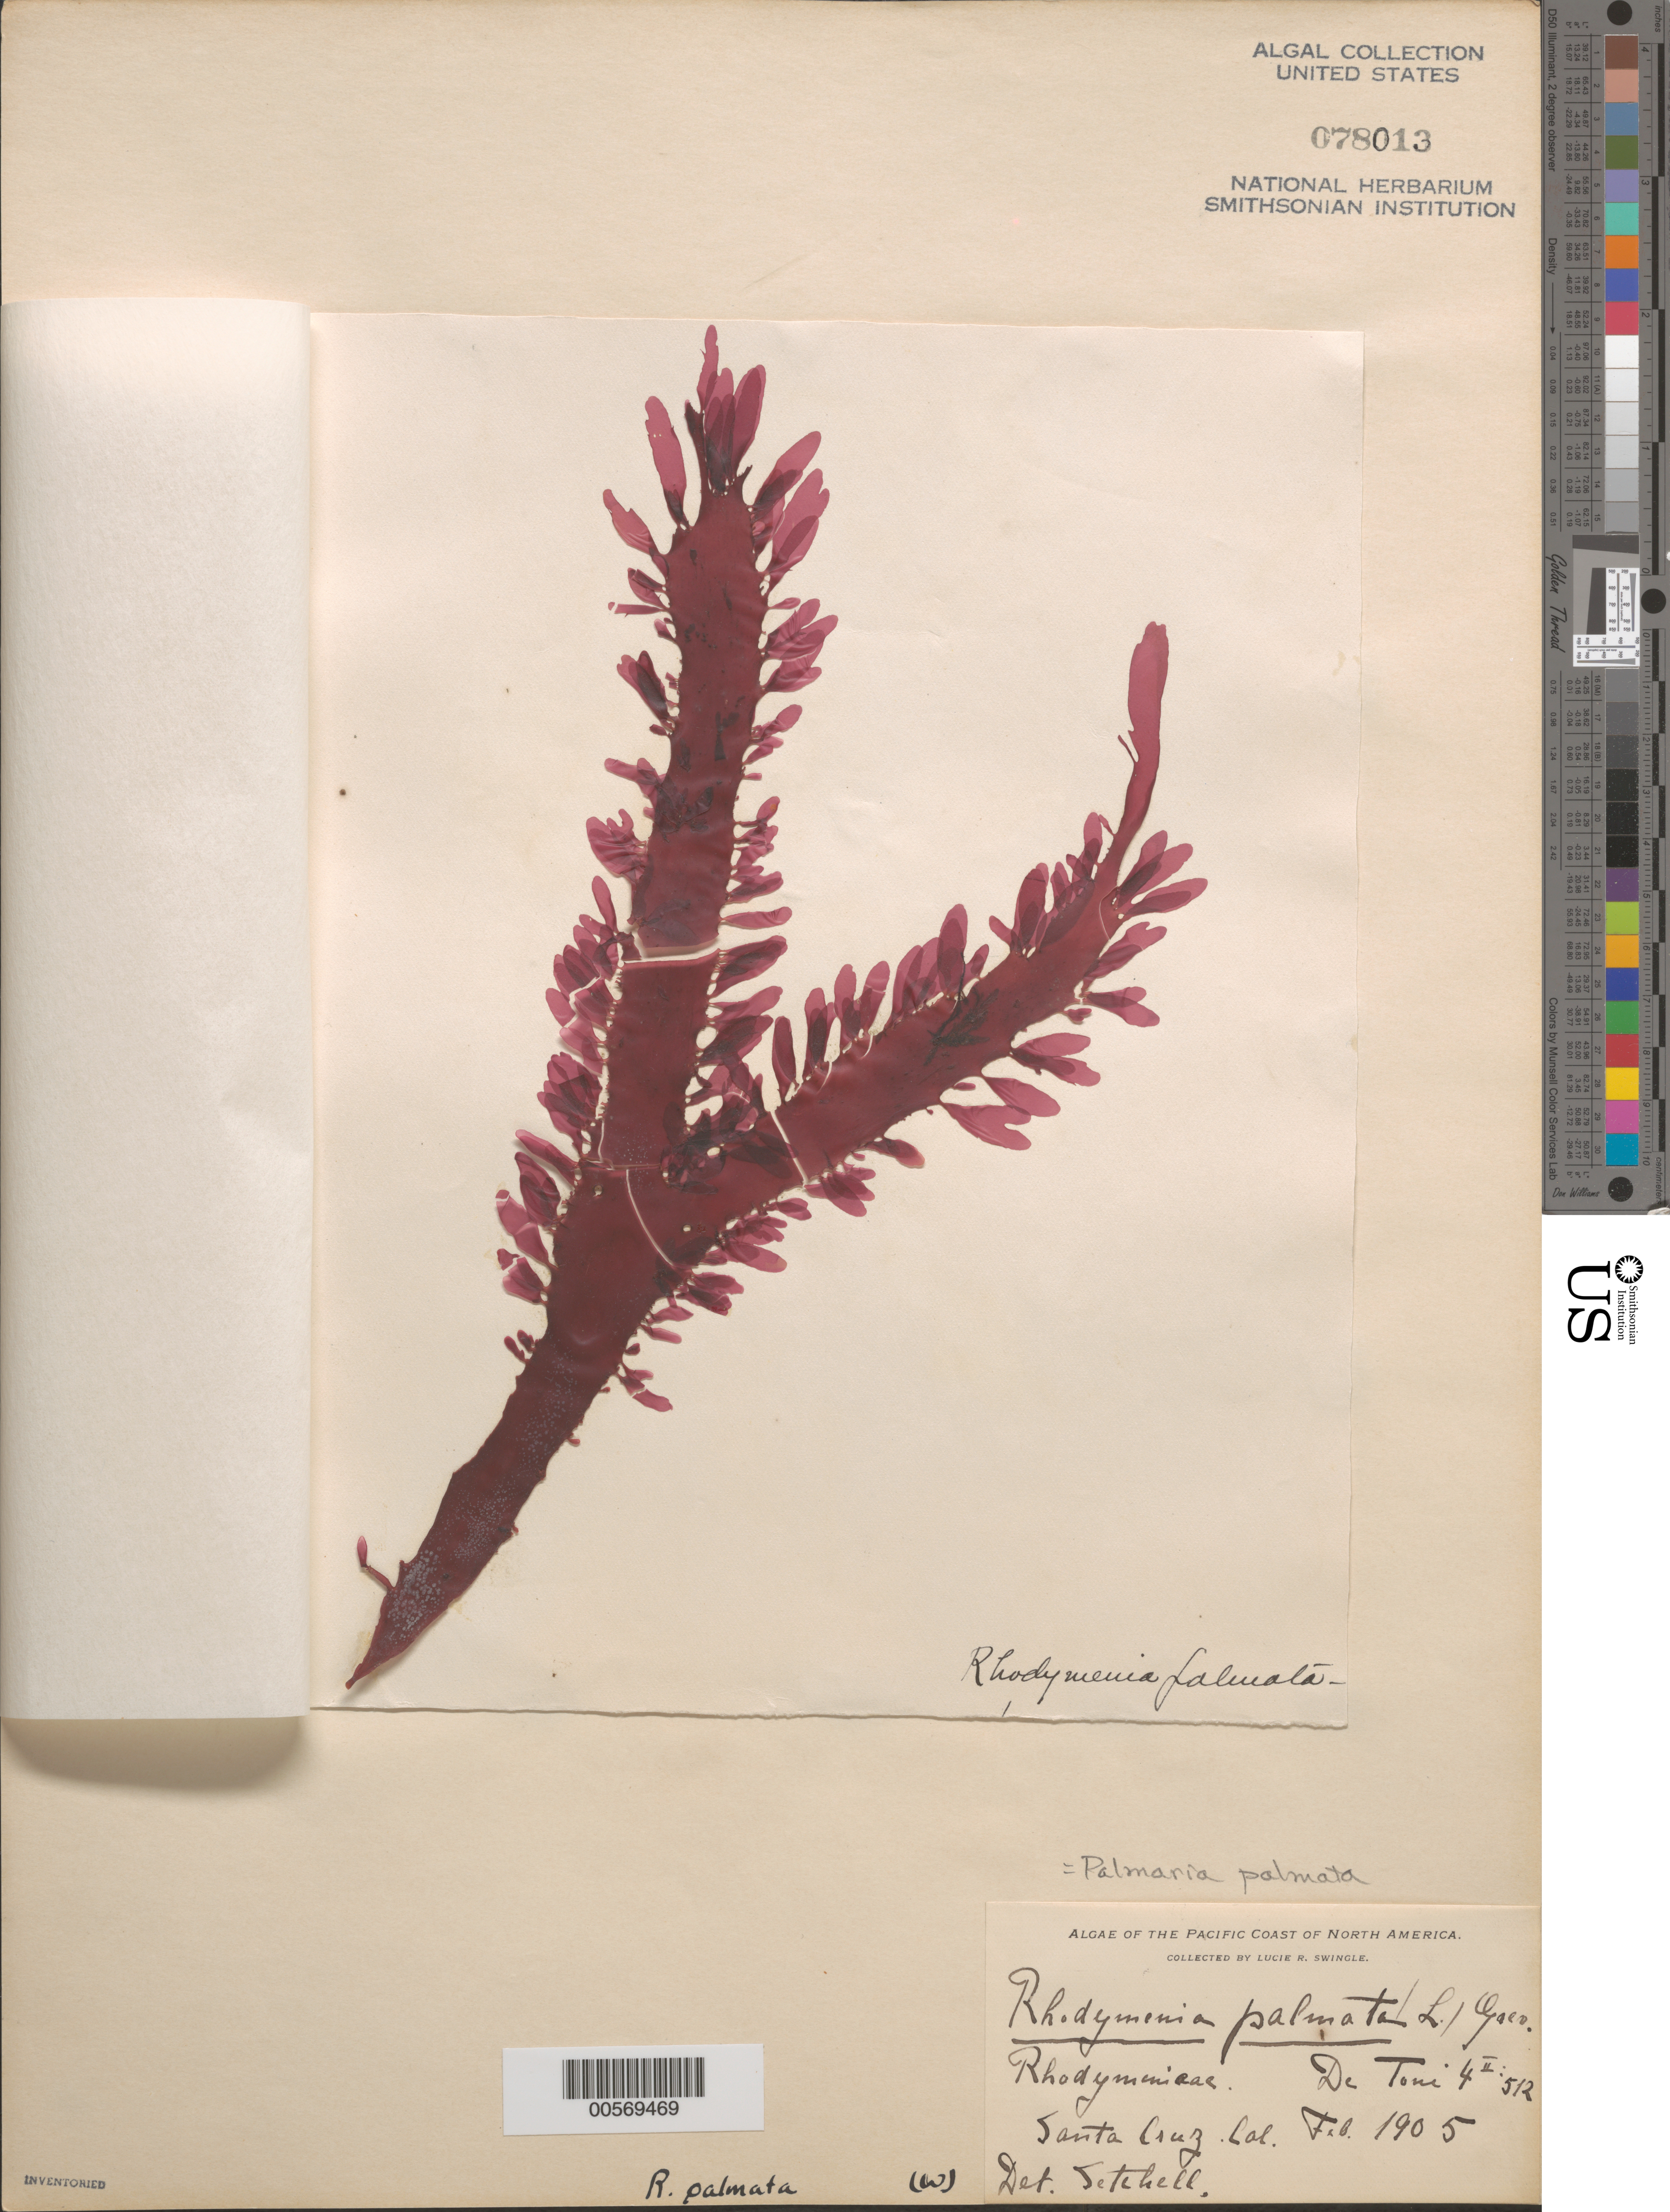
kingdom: Plantae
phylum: Rhodophyta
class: Florideophyceae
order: Palmariales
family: Palmariaceae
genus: Palmaria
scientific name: Palmaria palmata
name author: (L.) F. Weber & D. Mohr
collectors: L. Swingle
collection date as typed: Feb 1905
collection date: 1905-02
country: United States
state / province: California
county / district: Santa Cruz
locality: Santa Cruz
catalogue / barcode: US 78013